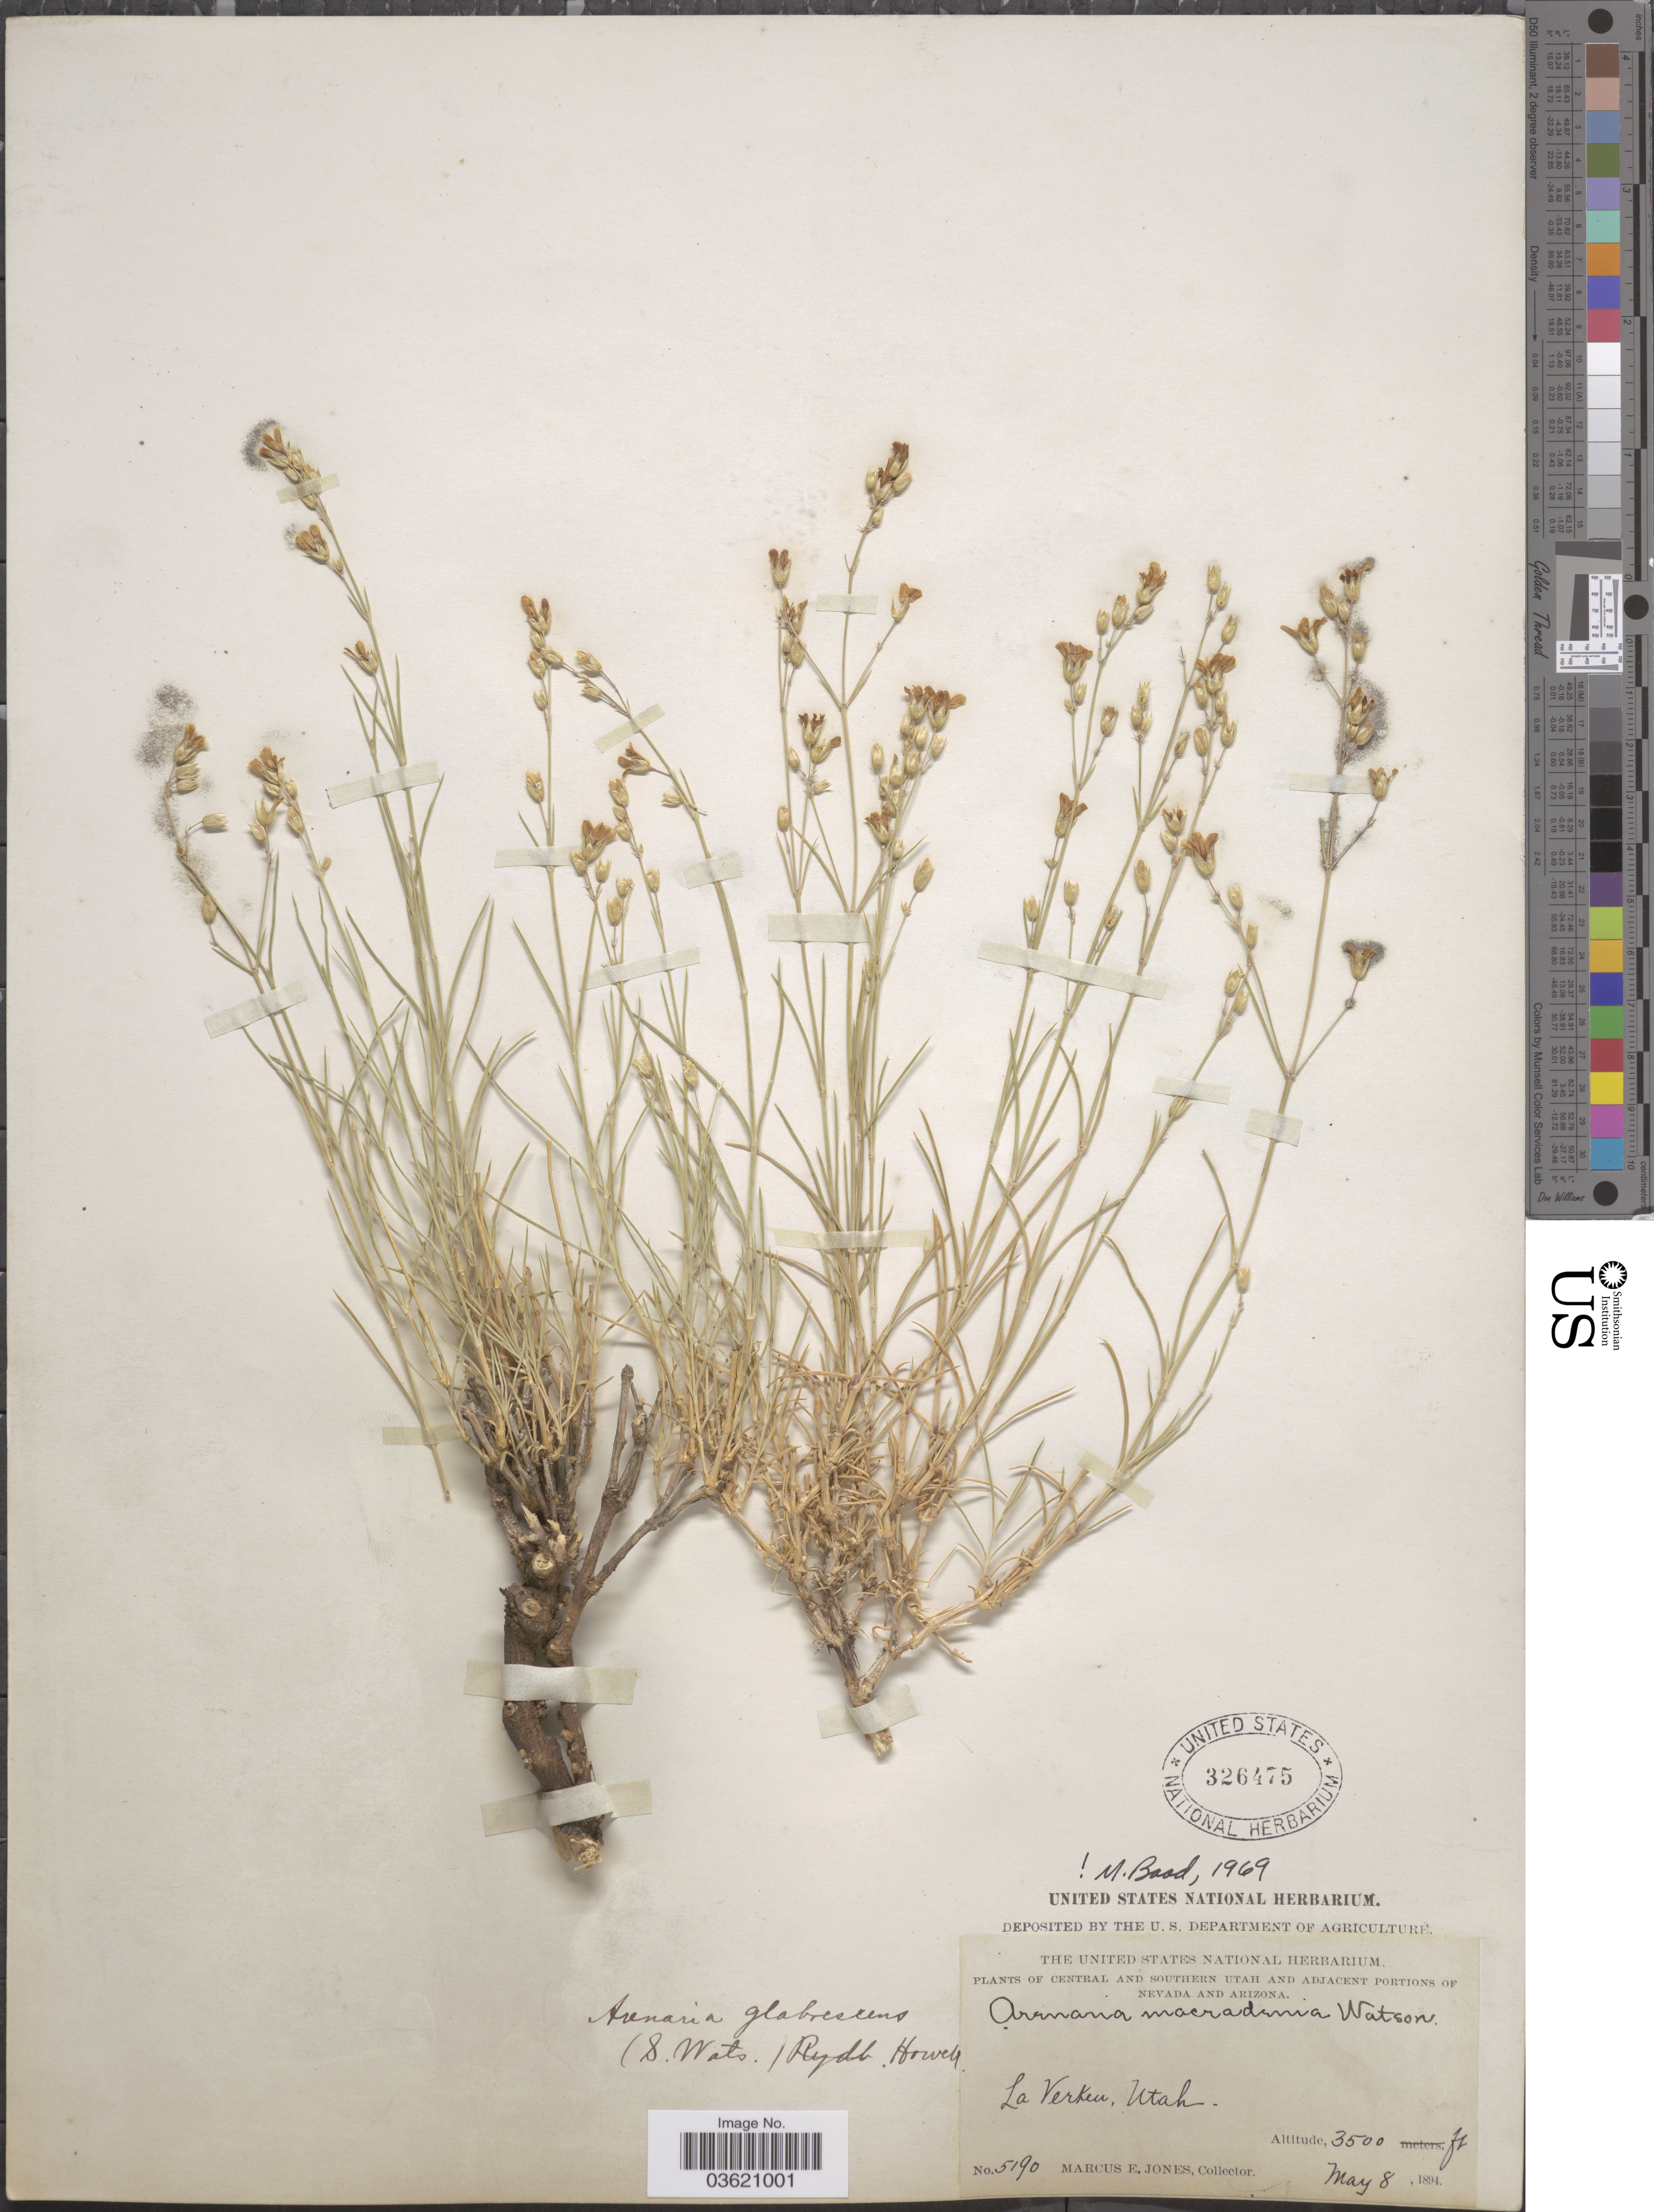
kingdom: Plantae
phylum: Tracheophyta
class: Magnoliopsida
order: Caryophyllales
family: Caryophyllaceae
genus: Eremogone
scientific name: Eremogone macradenia var. macradenia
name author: (S. Watson) Ikonn.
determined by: Strong, Mark T., (BOT), Smithsonian Institution - National Museum of Natural History (UNITED STATES)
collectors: M. E. Jones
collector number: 5190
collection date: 1894-05-08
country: United States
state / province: Utah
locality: Central and southern Utah. La Verken.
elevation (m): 1067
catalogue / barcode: US 326475